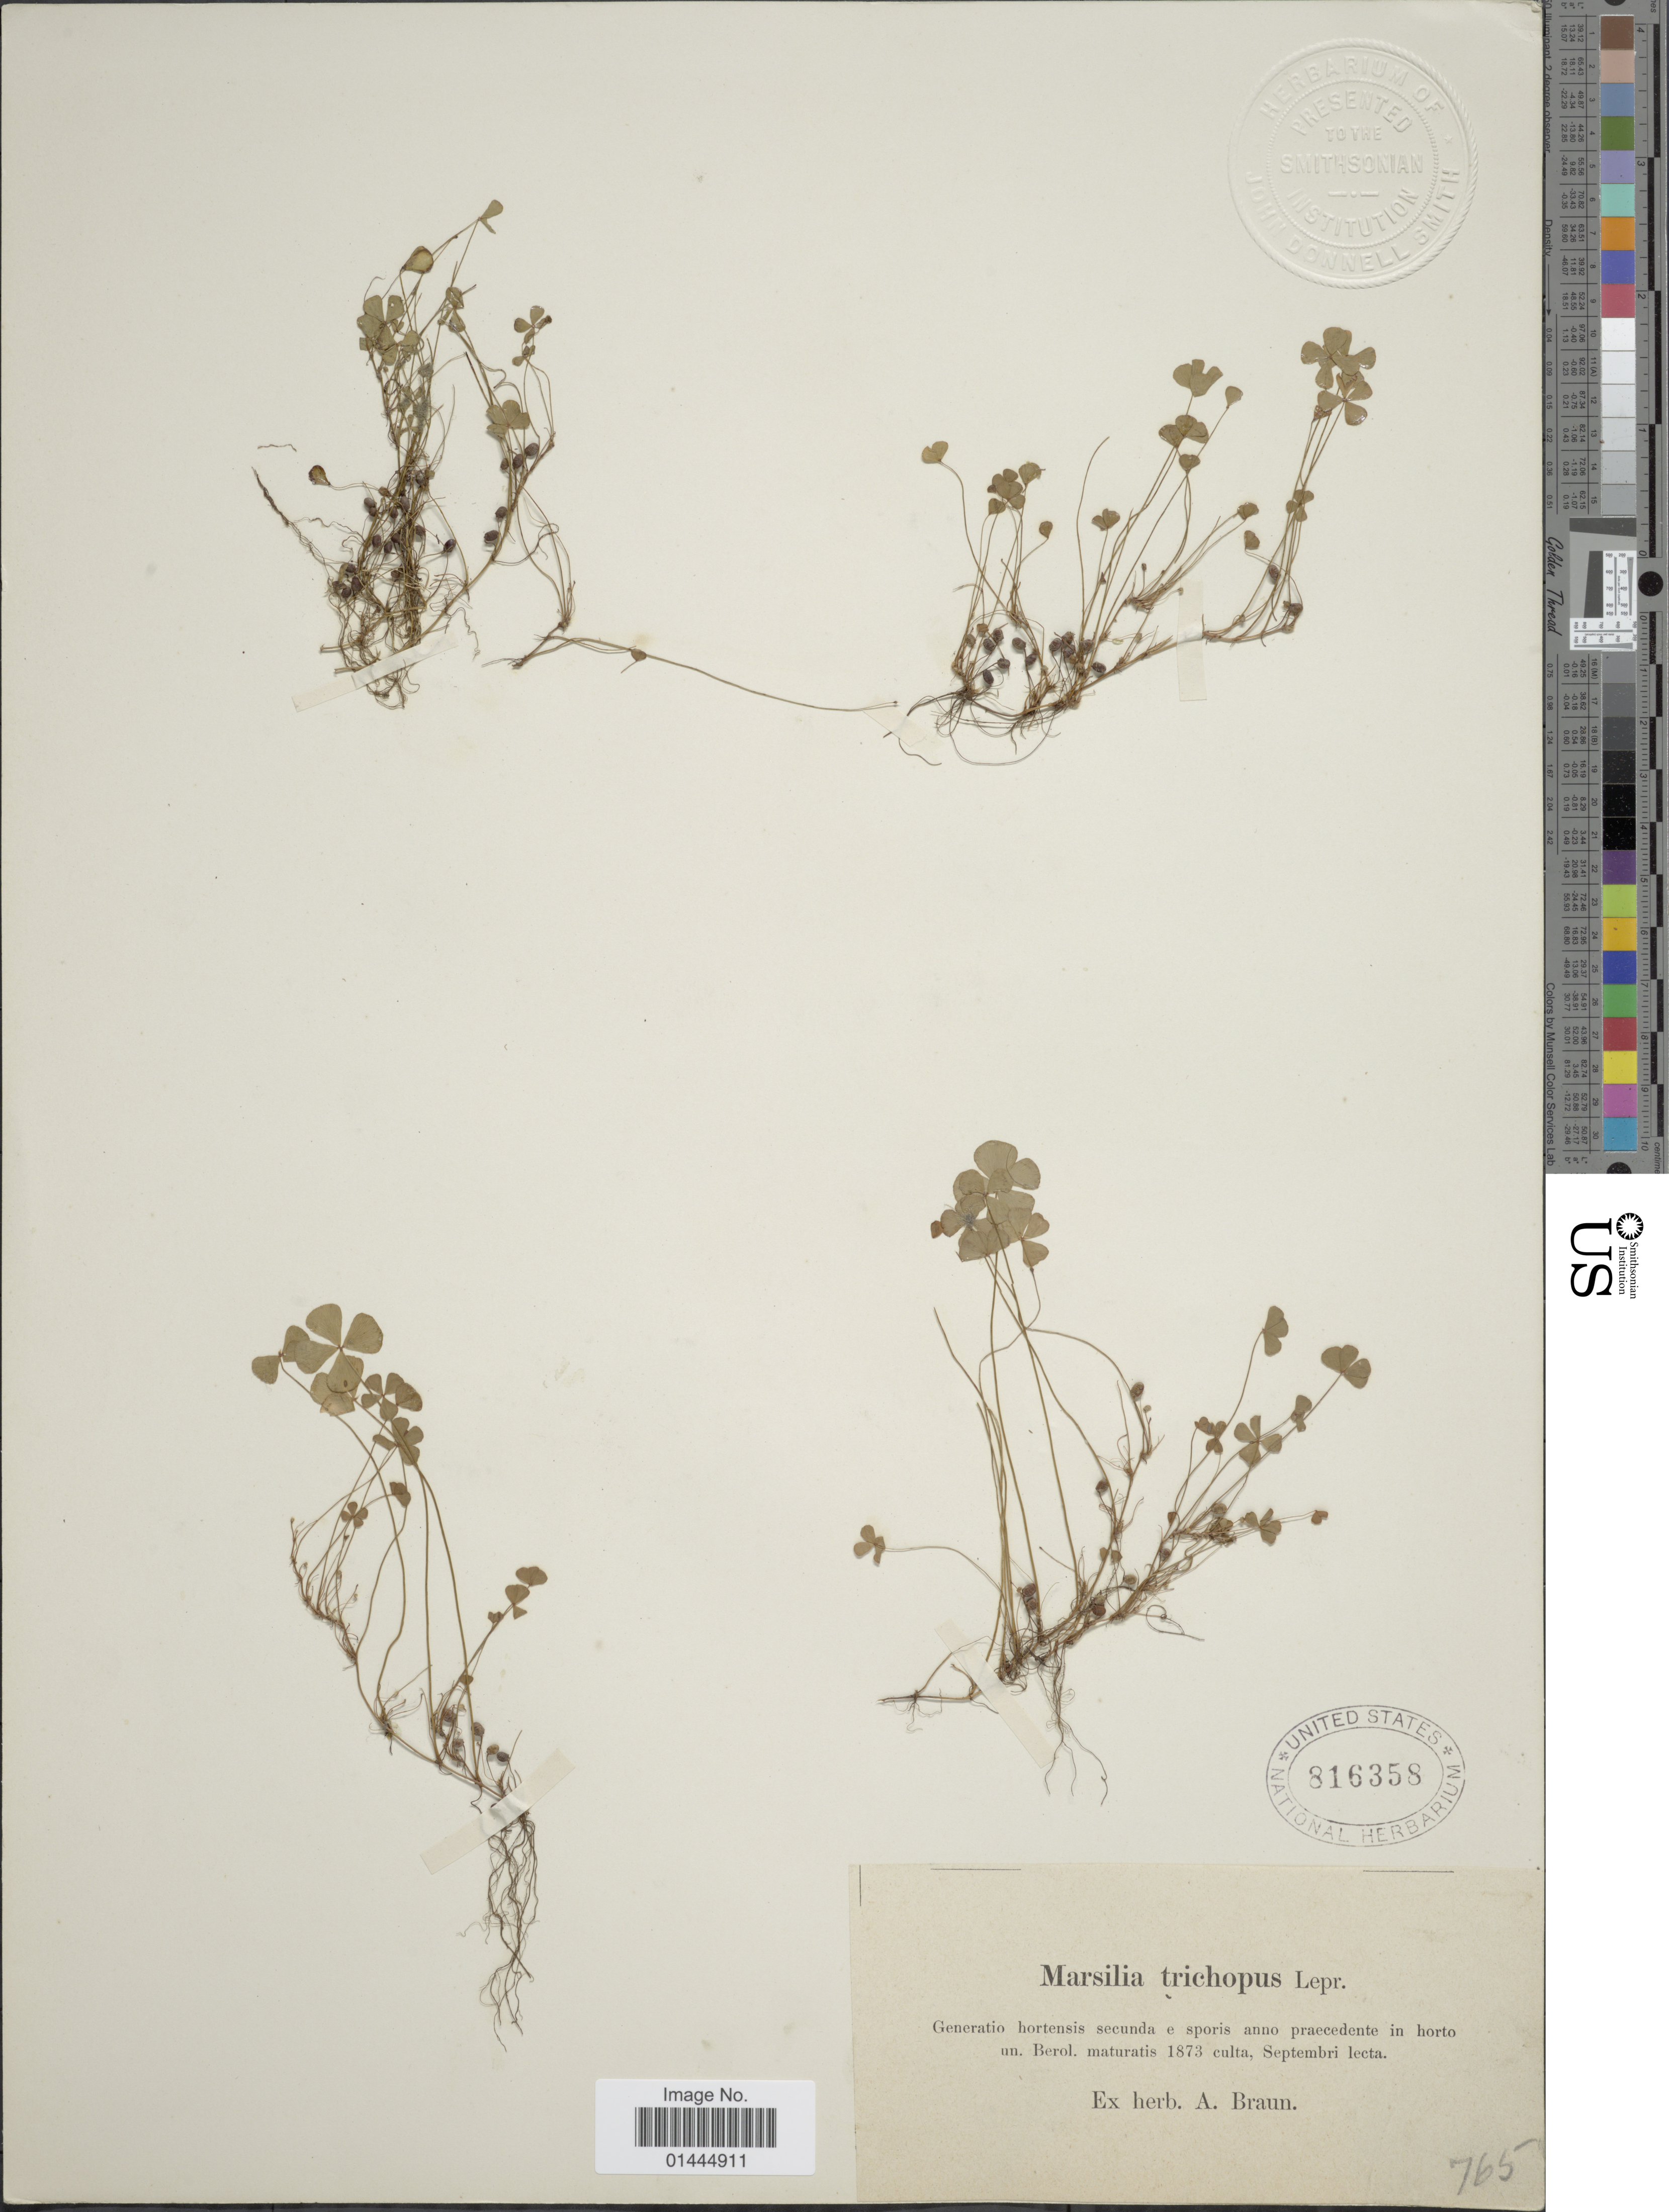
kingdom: Plantae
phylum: Tracheophyta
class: Polypodiopsida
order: Salviniales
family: Marsileaceae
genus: Marsilea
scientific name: Marsilea trichopoda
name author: Lepr. ex A. Braun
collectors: ex herb. A. Braun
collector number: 765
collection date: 1873-09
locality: Generatio hortensis secunda e sporis anno praecedente in horto un. Berol. maturatis culta.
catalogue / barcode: US 816358